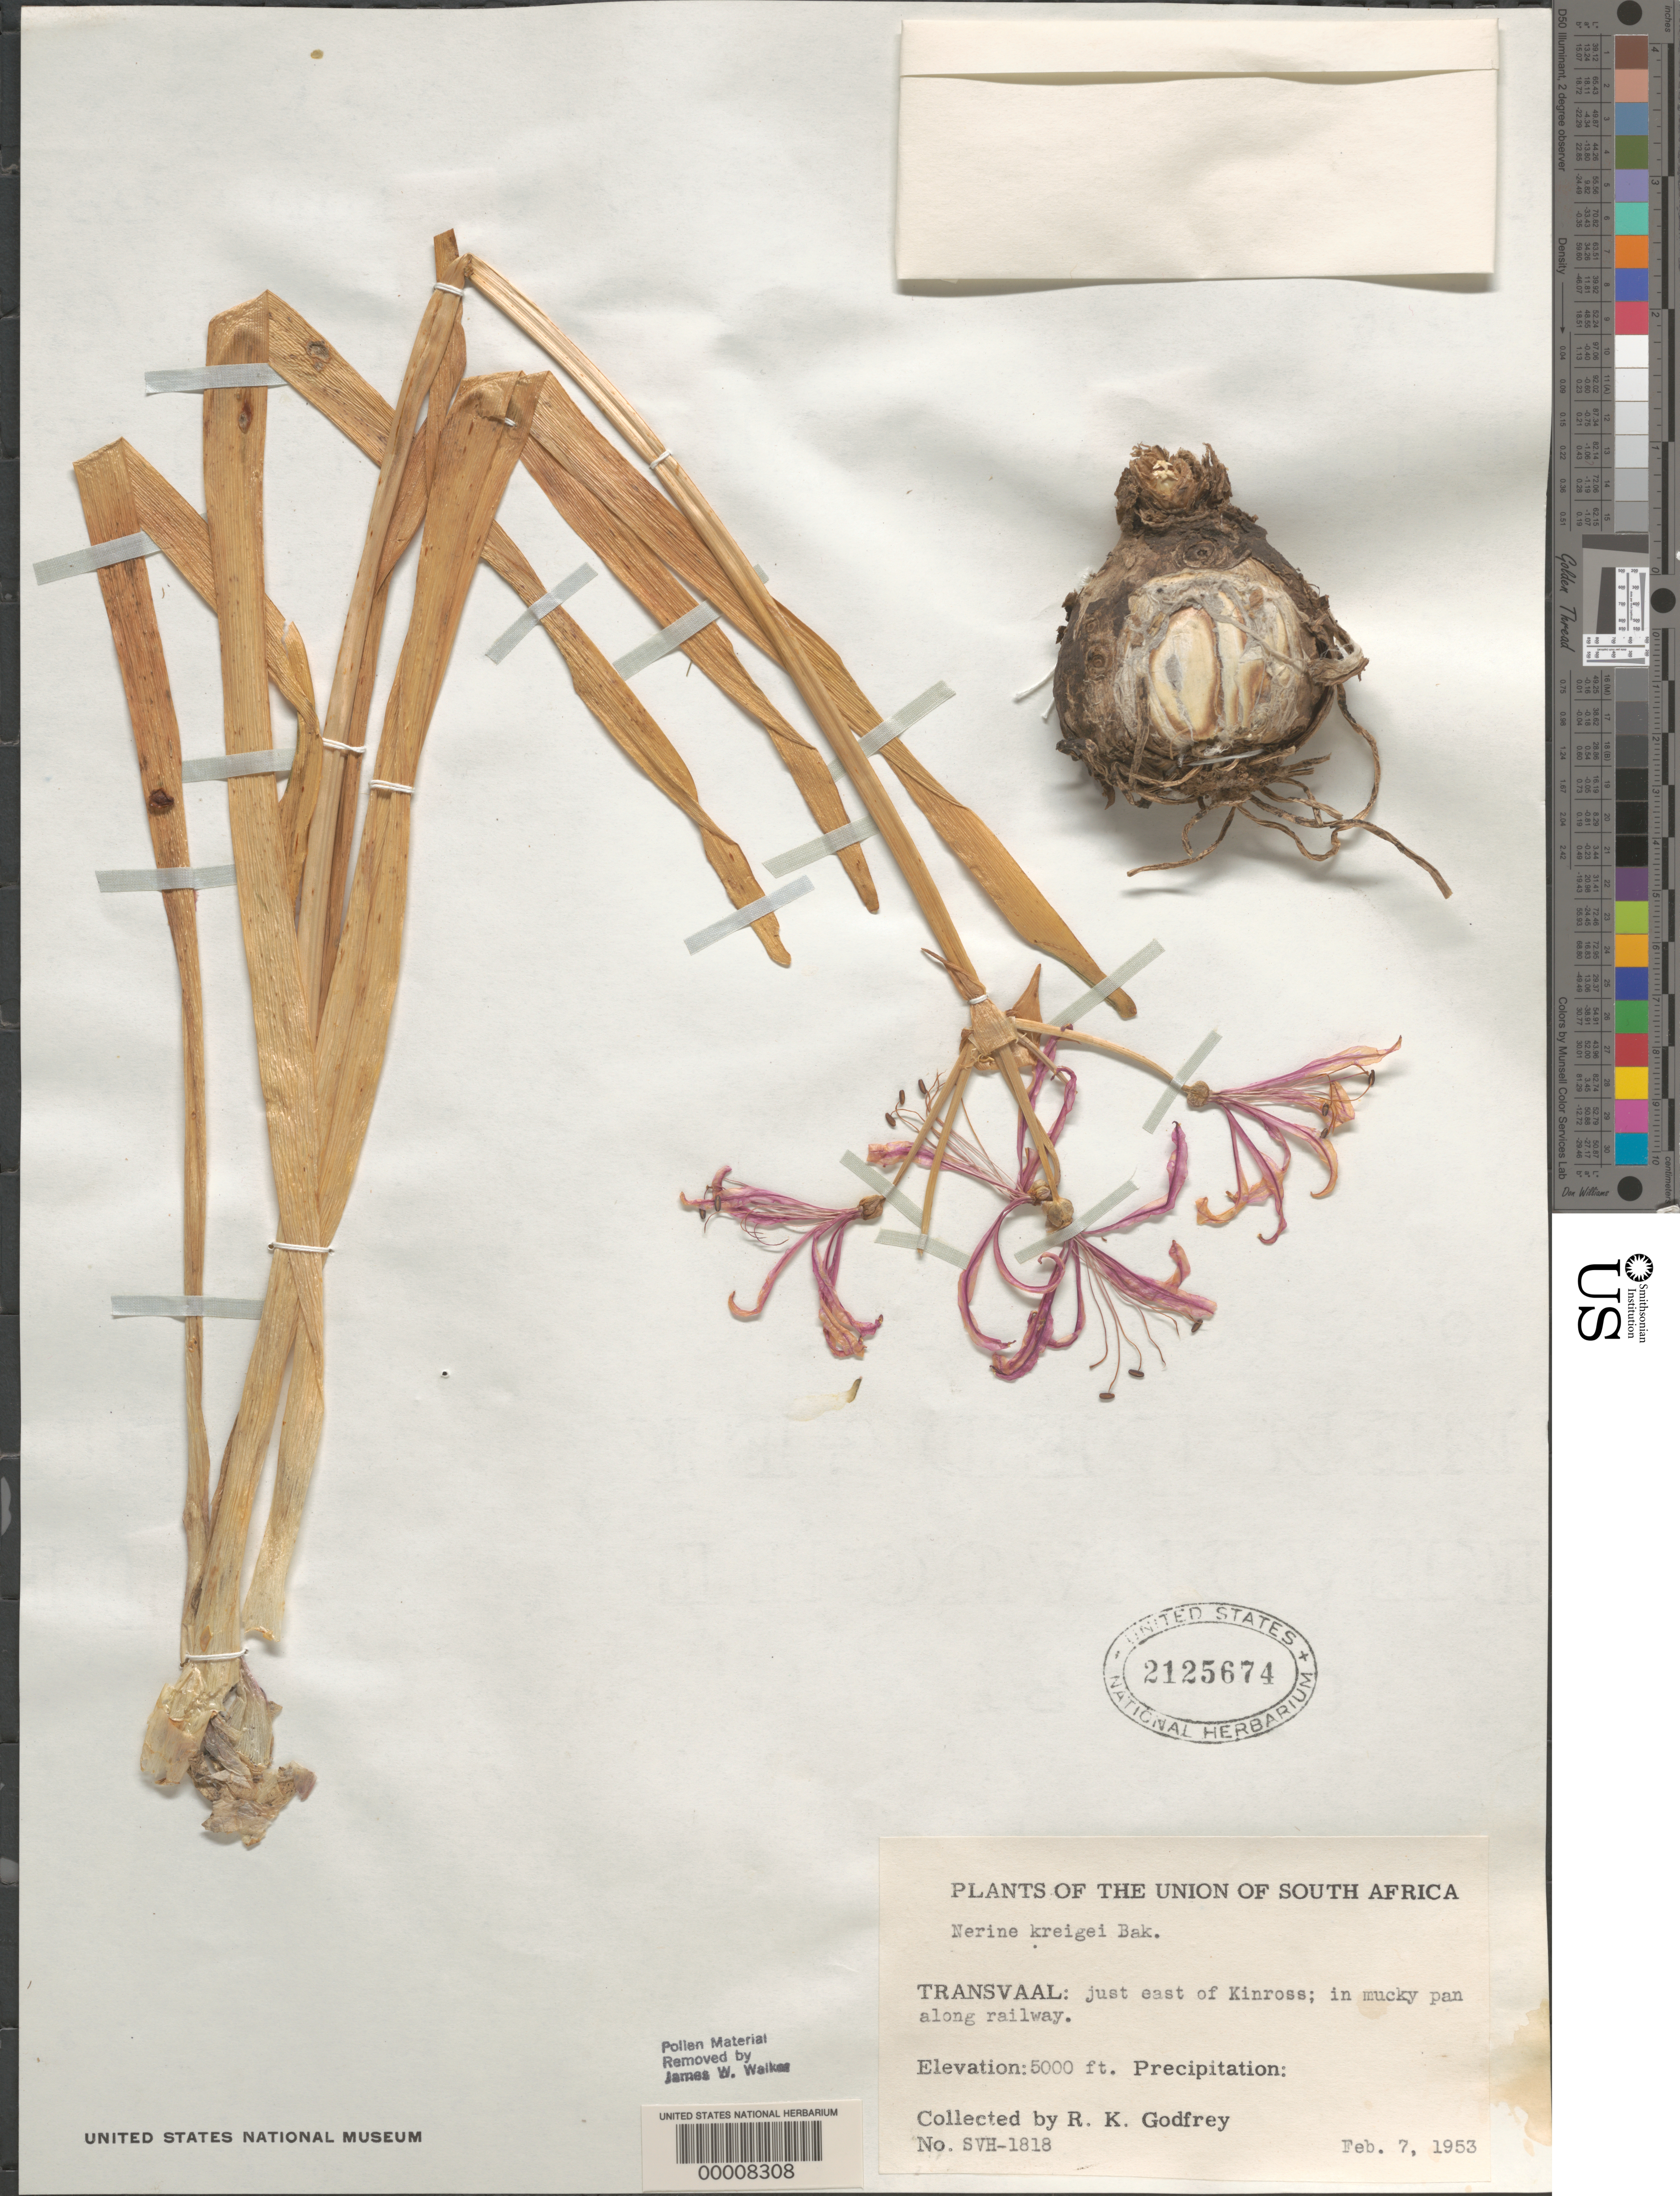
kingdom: Plantae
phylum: Tracheophyta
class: Liliopsida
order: Asparagales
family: Amaryllidaceae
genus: Nerine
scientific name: Nerine krigei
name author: W.F. Barker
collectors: R. K. Godfrey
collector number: Svh-1818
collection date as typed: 07 Feb 1953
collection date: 1953-02-07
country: South Africa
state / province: Mpumalanga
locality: Along railway e of kinross. Transvaal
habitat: In mucky pan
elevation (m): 1524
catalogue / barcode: US 2125674